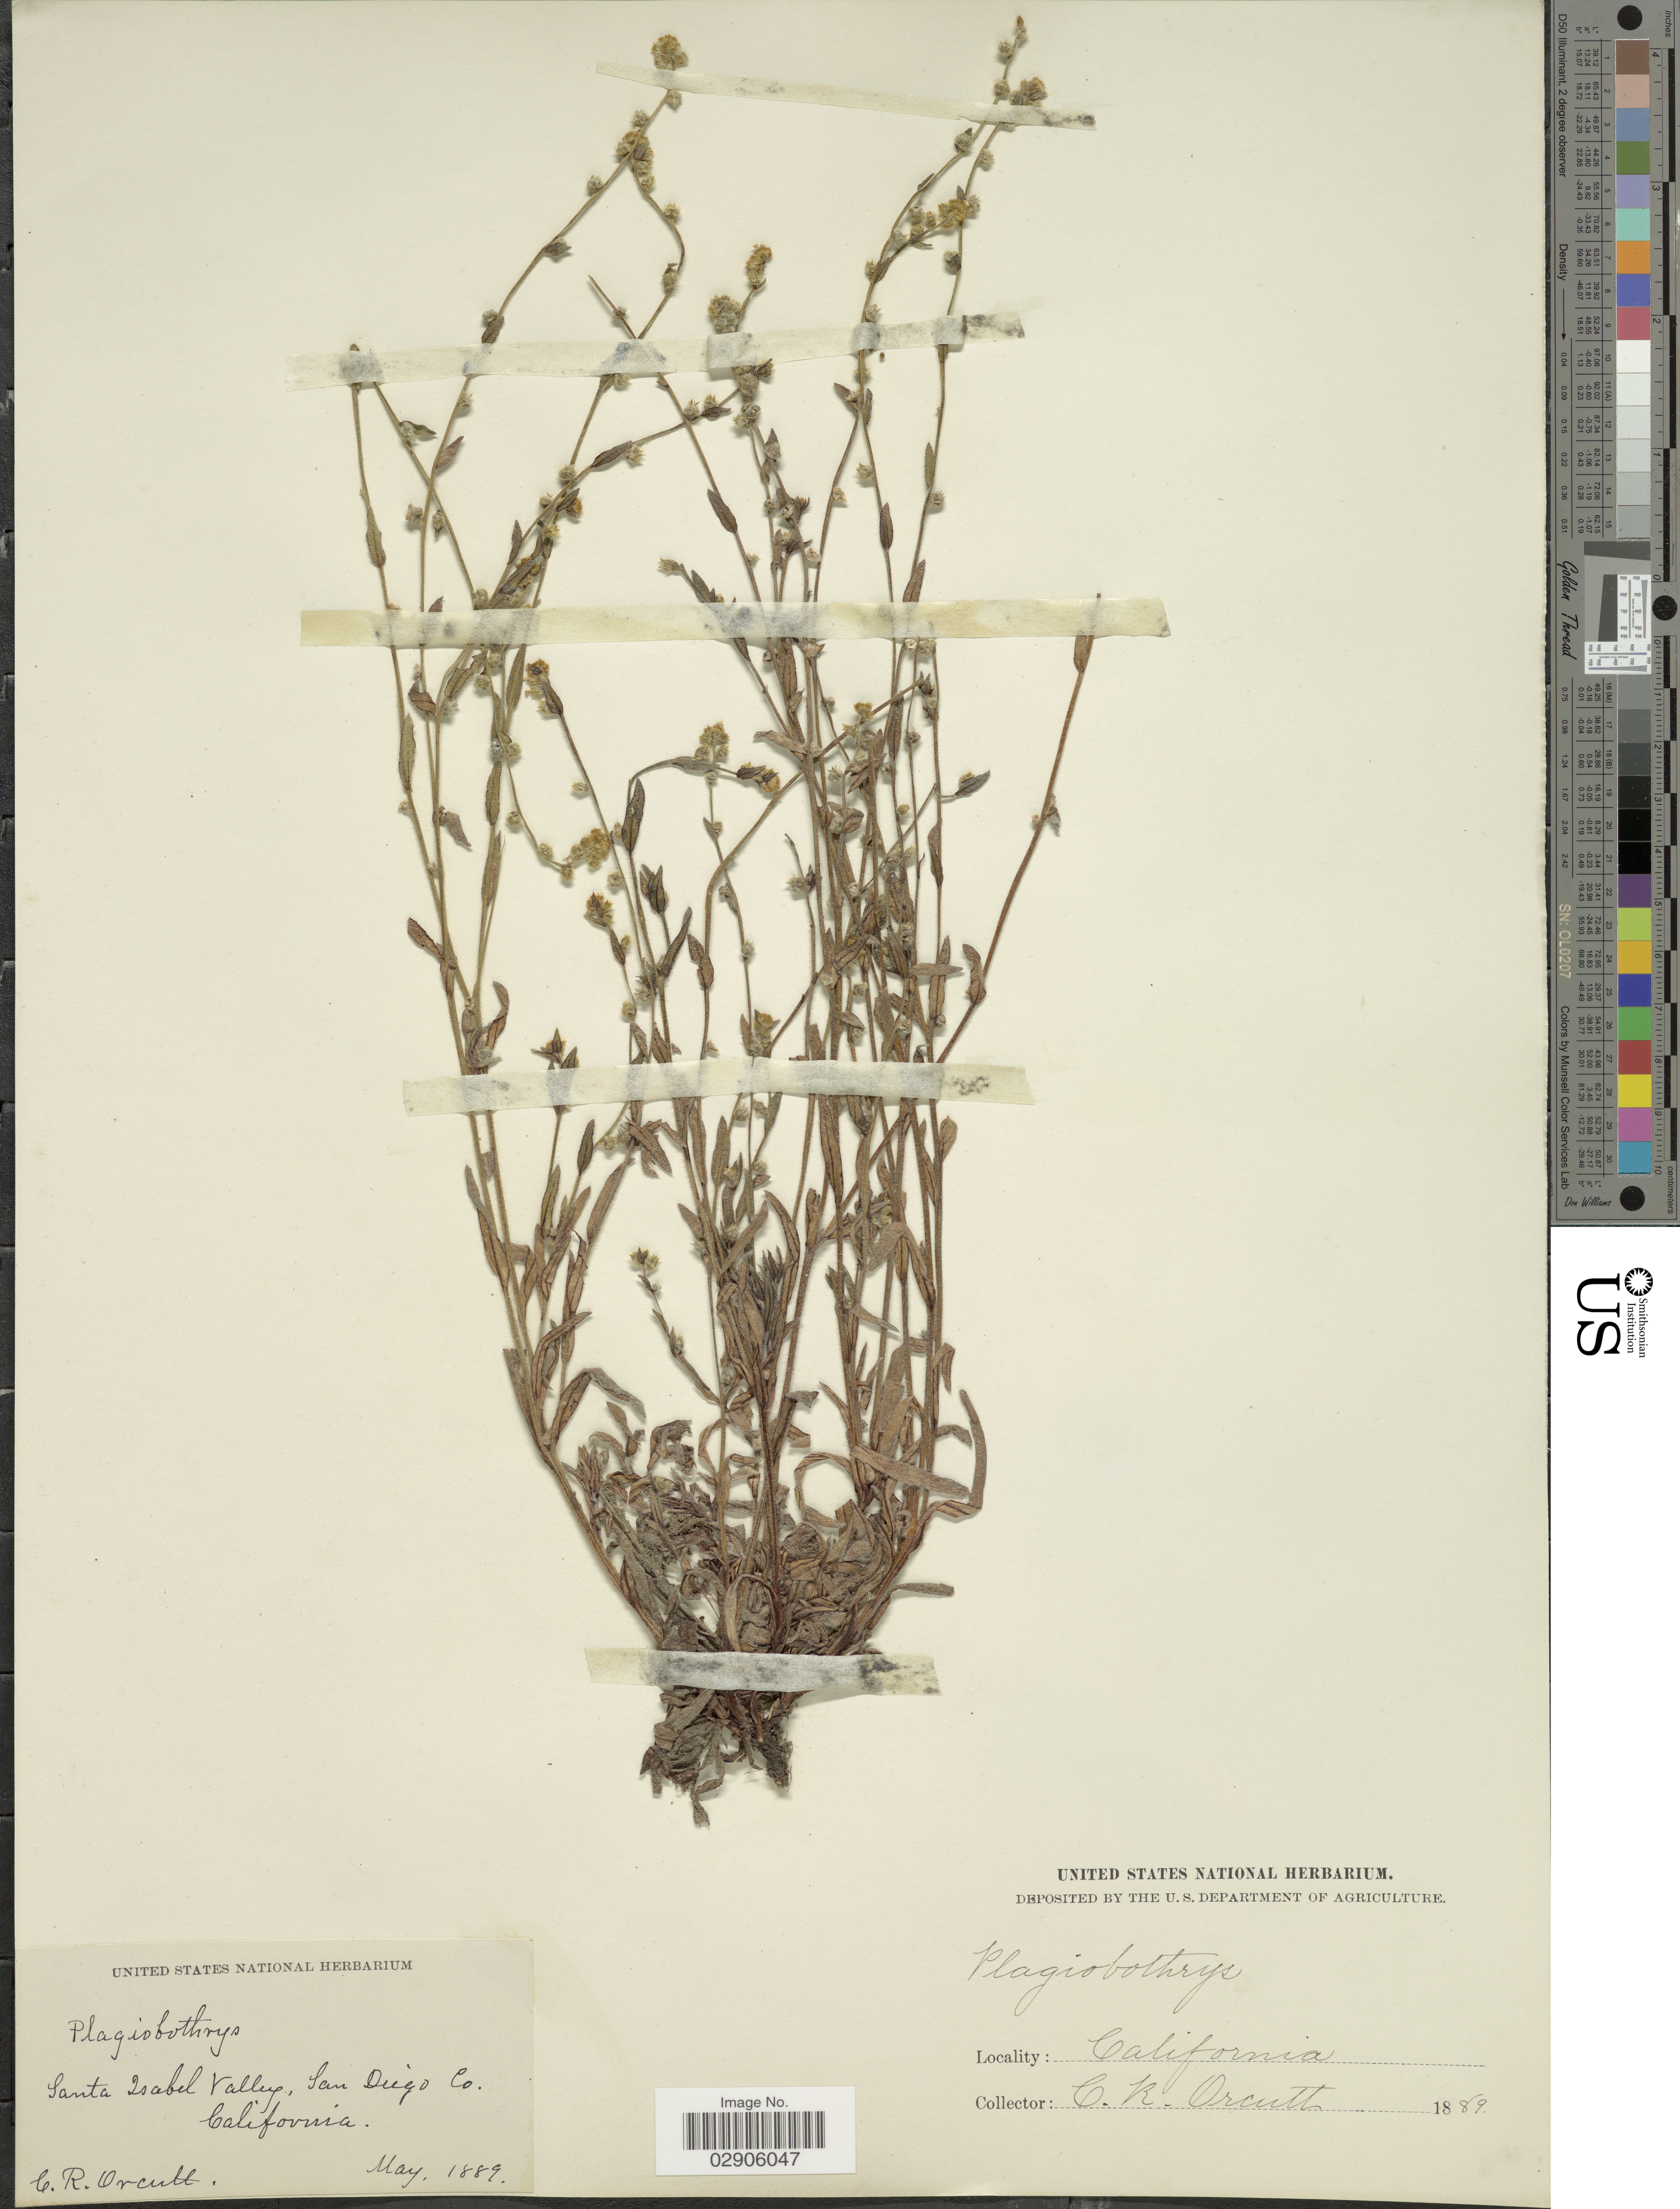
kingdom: Plantae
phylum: Tracheophyta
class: Magnoliopsida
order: Boraginales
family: Boraginaceae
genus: Plagiobothrys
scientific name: Plagiobothrys sp.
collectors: C. R. Orcutt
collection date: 1889-05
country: United States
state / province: California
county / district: San Diego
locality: Santa Isabel Valley, San Diego Co.